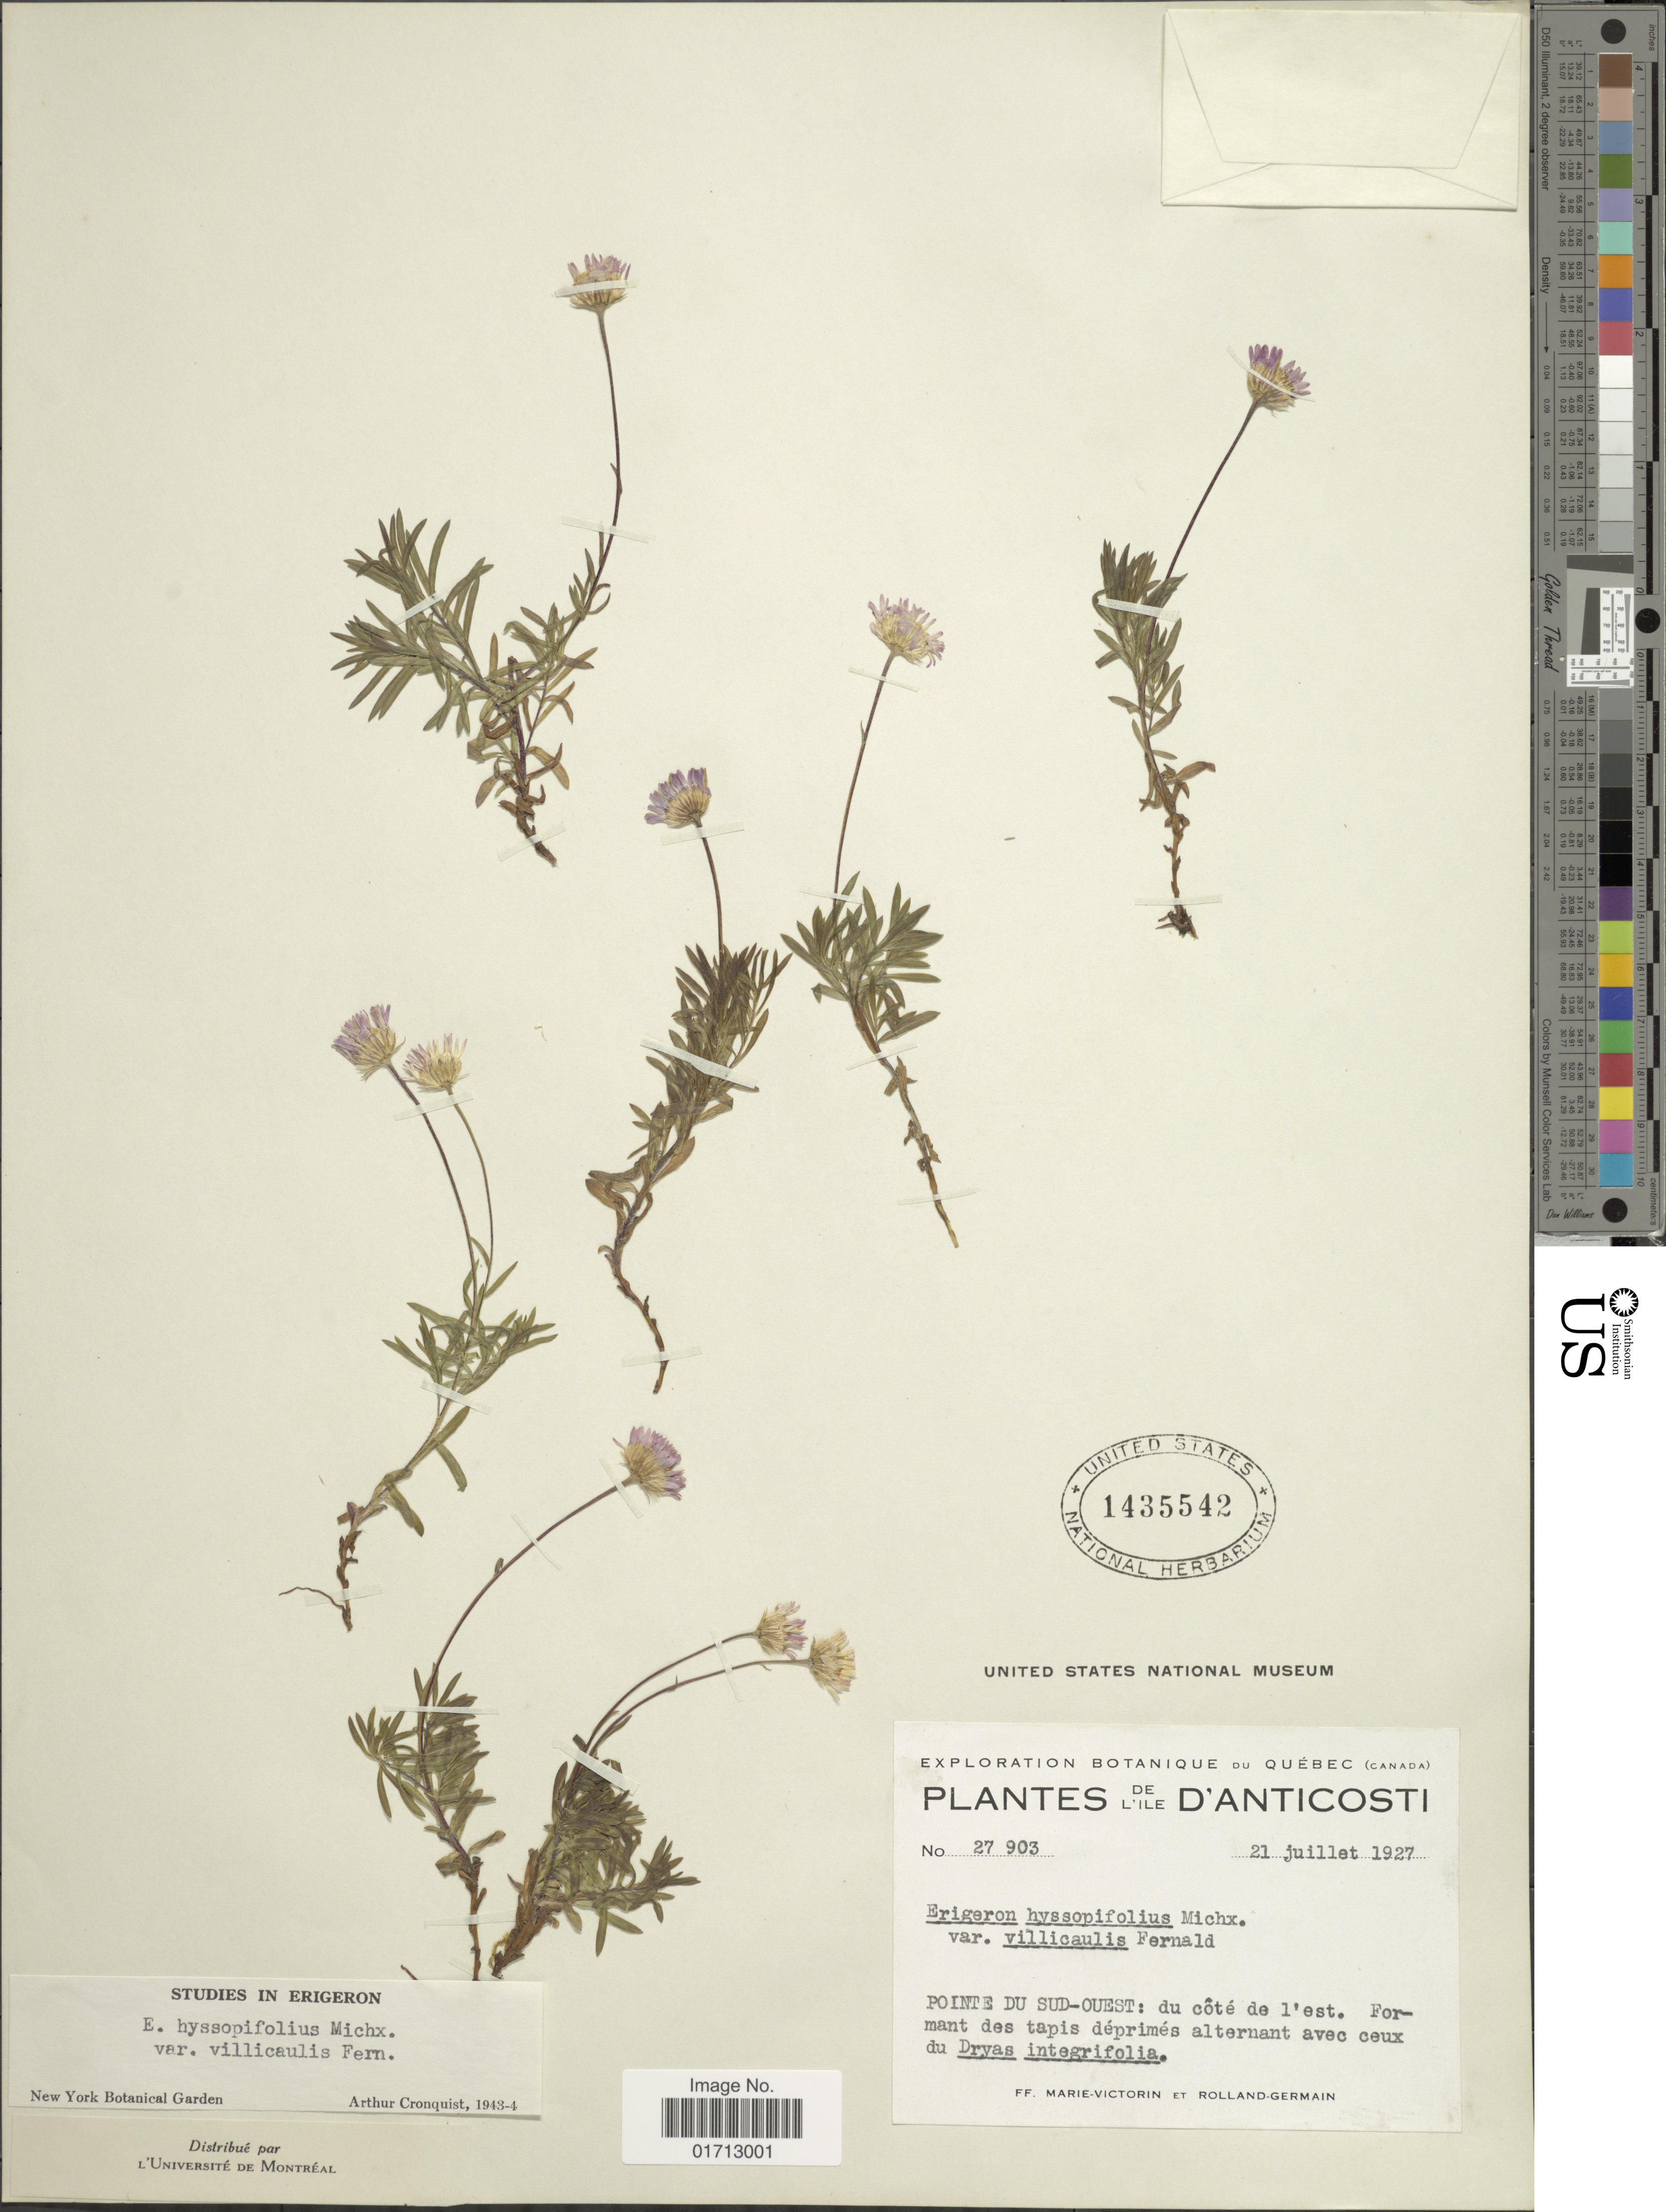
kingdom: Plantae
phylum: Tracheophyta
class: Magnoliopsida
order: Asterales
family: Asteraceae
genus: Erigeron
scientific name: Erigeron hyssopifolius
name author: Michx.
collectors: F. Marie-Victorin & Rolland-Germain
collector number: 27903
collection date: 1927-07-21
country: Canada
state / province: Quebec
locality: De L'Ile D'Anticosti, Pointe Du Sud-Quest: du Côte de l'est.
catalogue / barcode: US 1435542